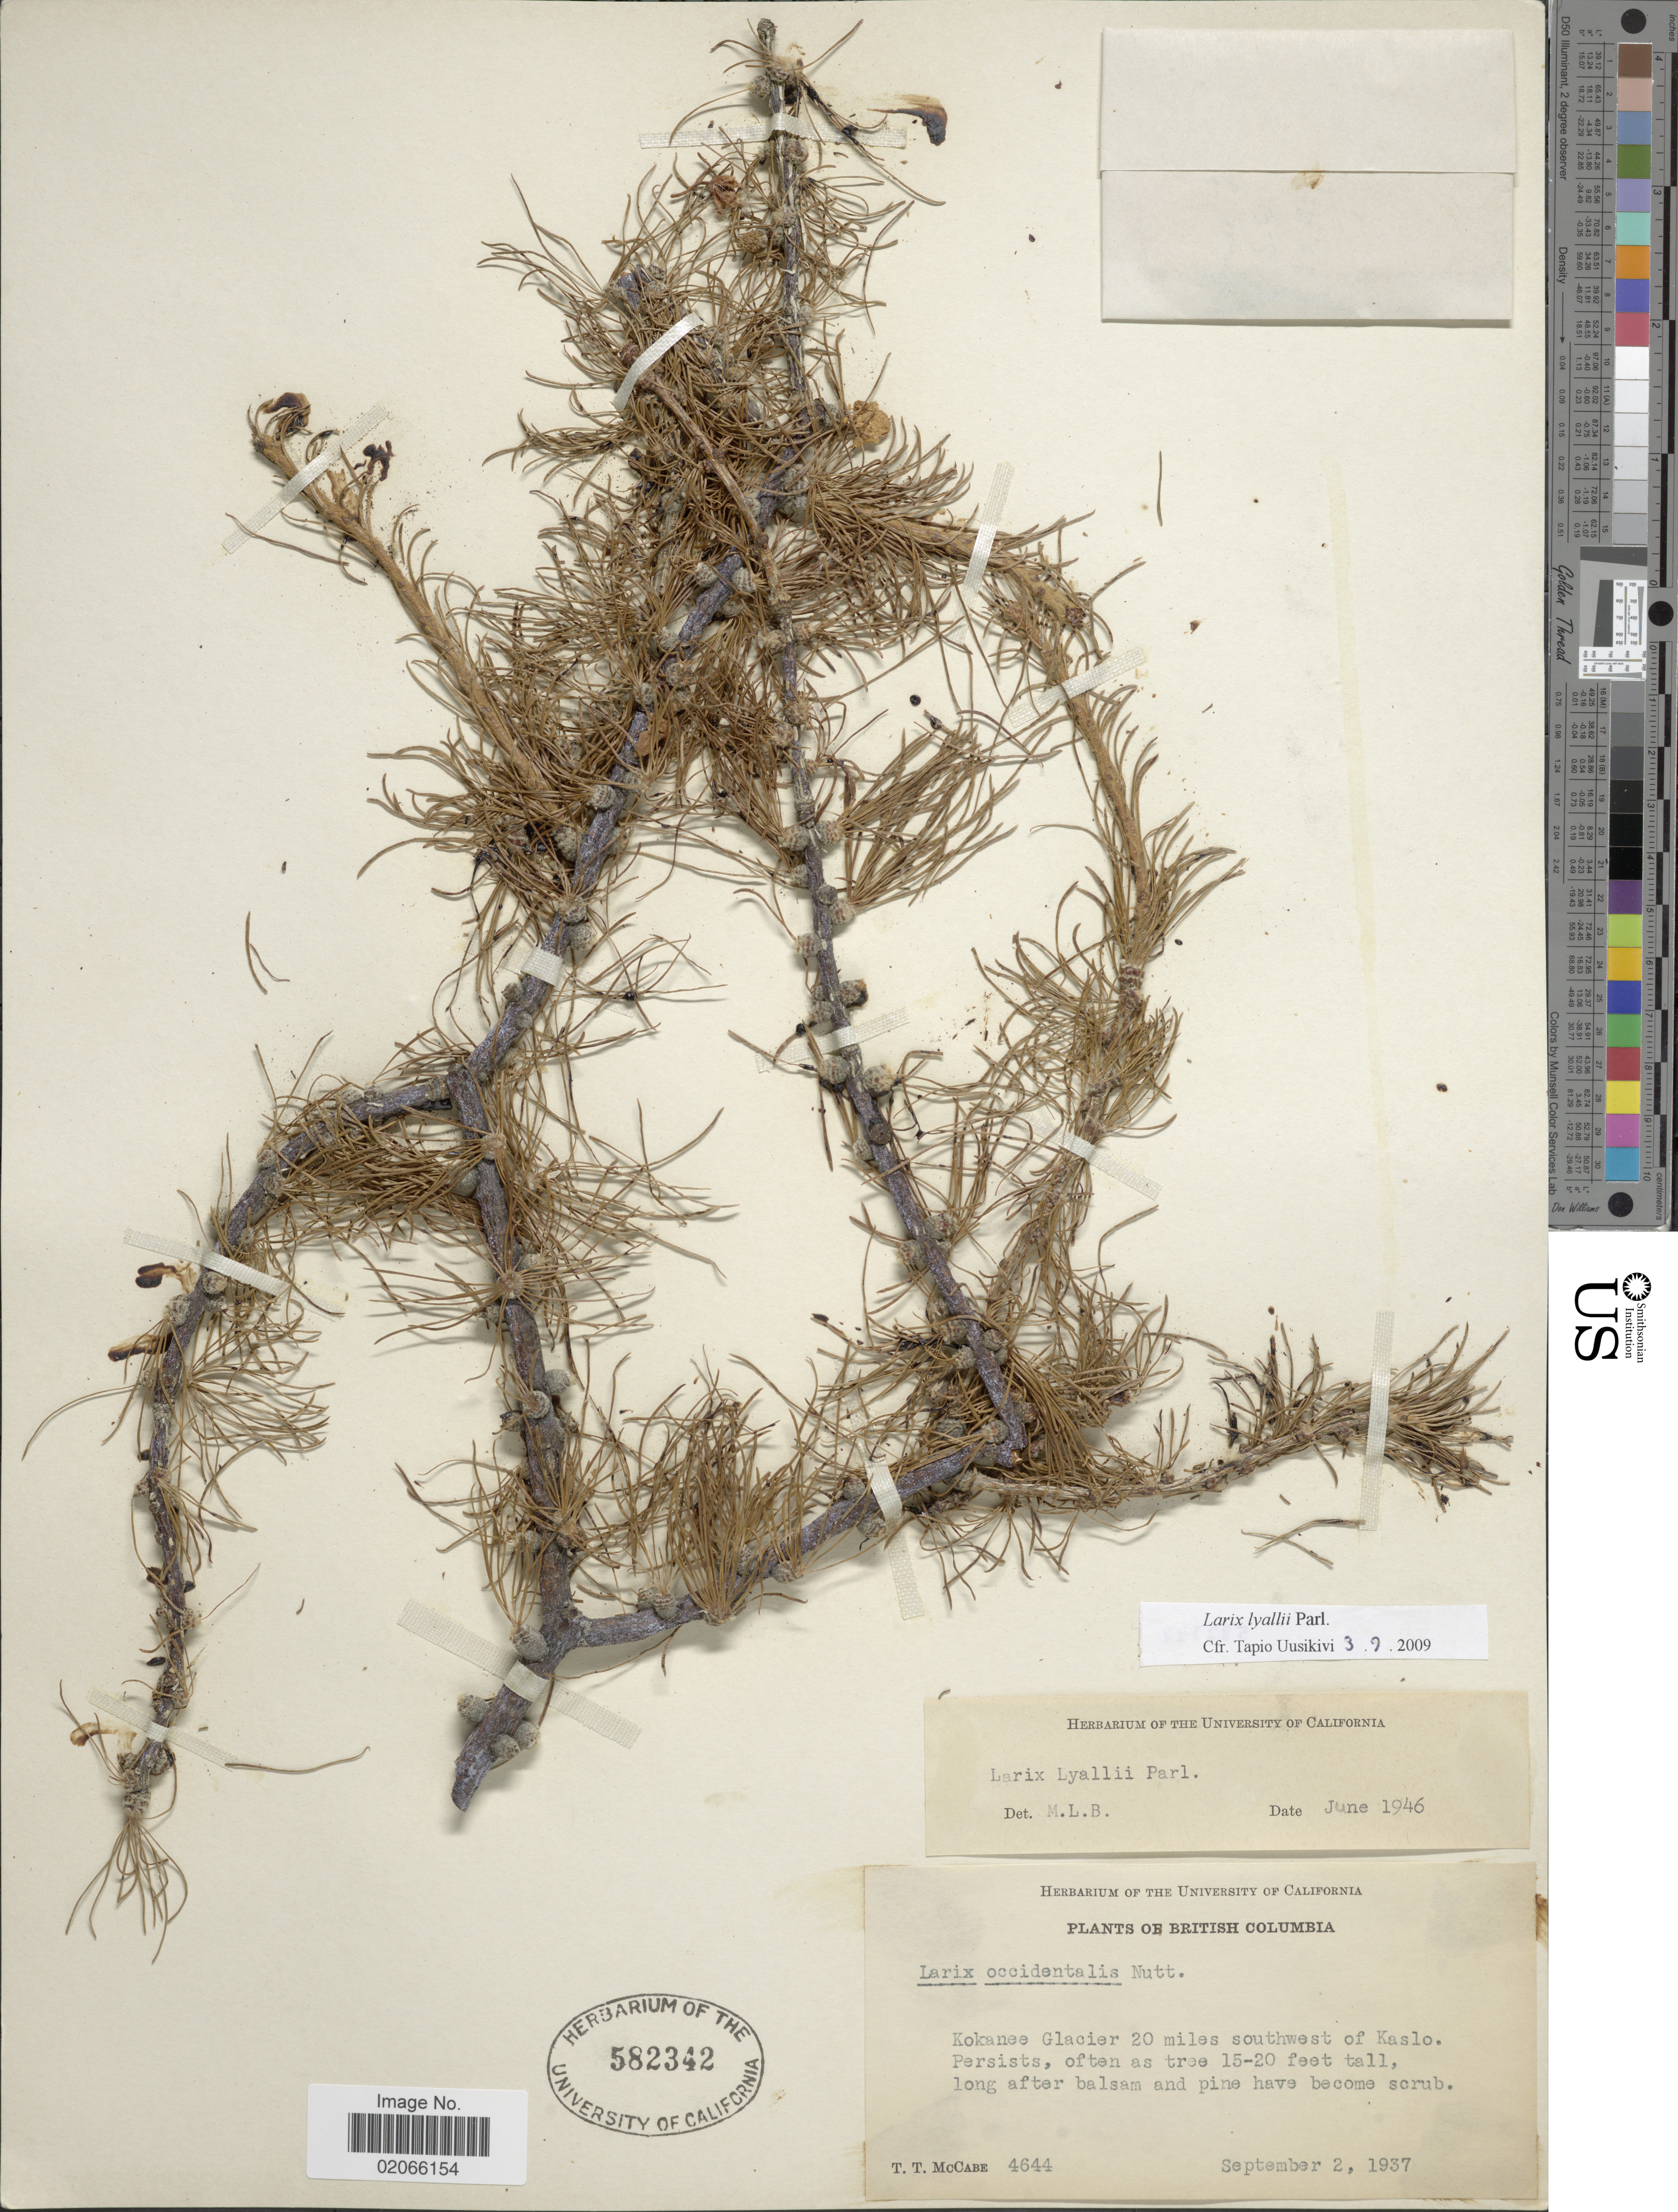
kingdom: Plantae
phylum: Tracheophyta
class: Pinopsida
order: Pinales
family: Pinaceae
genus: Larix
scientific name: Larix lyallii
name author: Parl.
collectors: T. McCabe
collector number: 4644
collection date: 1937-09-02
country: Canada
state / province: British Columbia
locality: British Columbia, Kokanee Glacier 20 miles southwest of Kaslo.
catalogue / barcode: US 582342